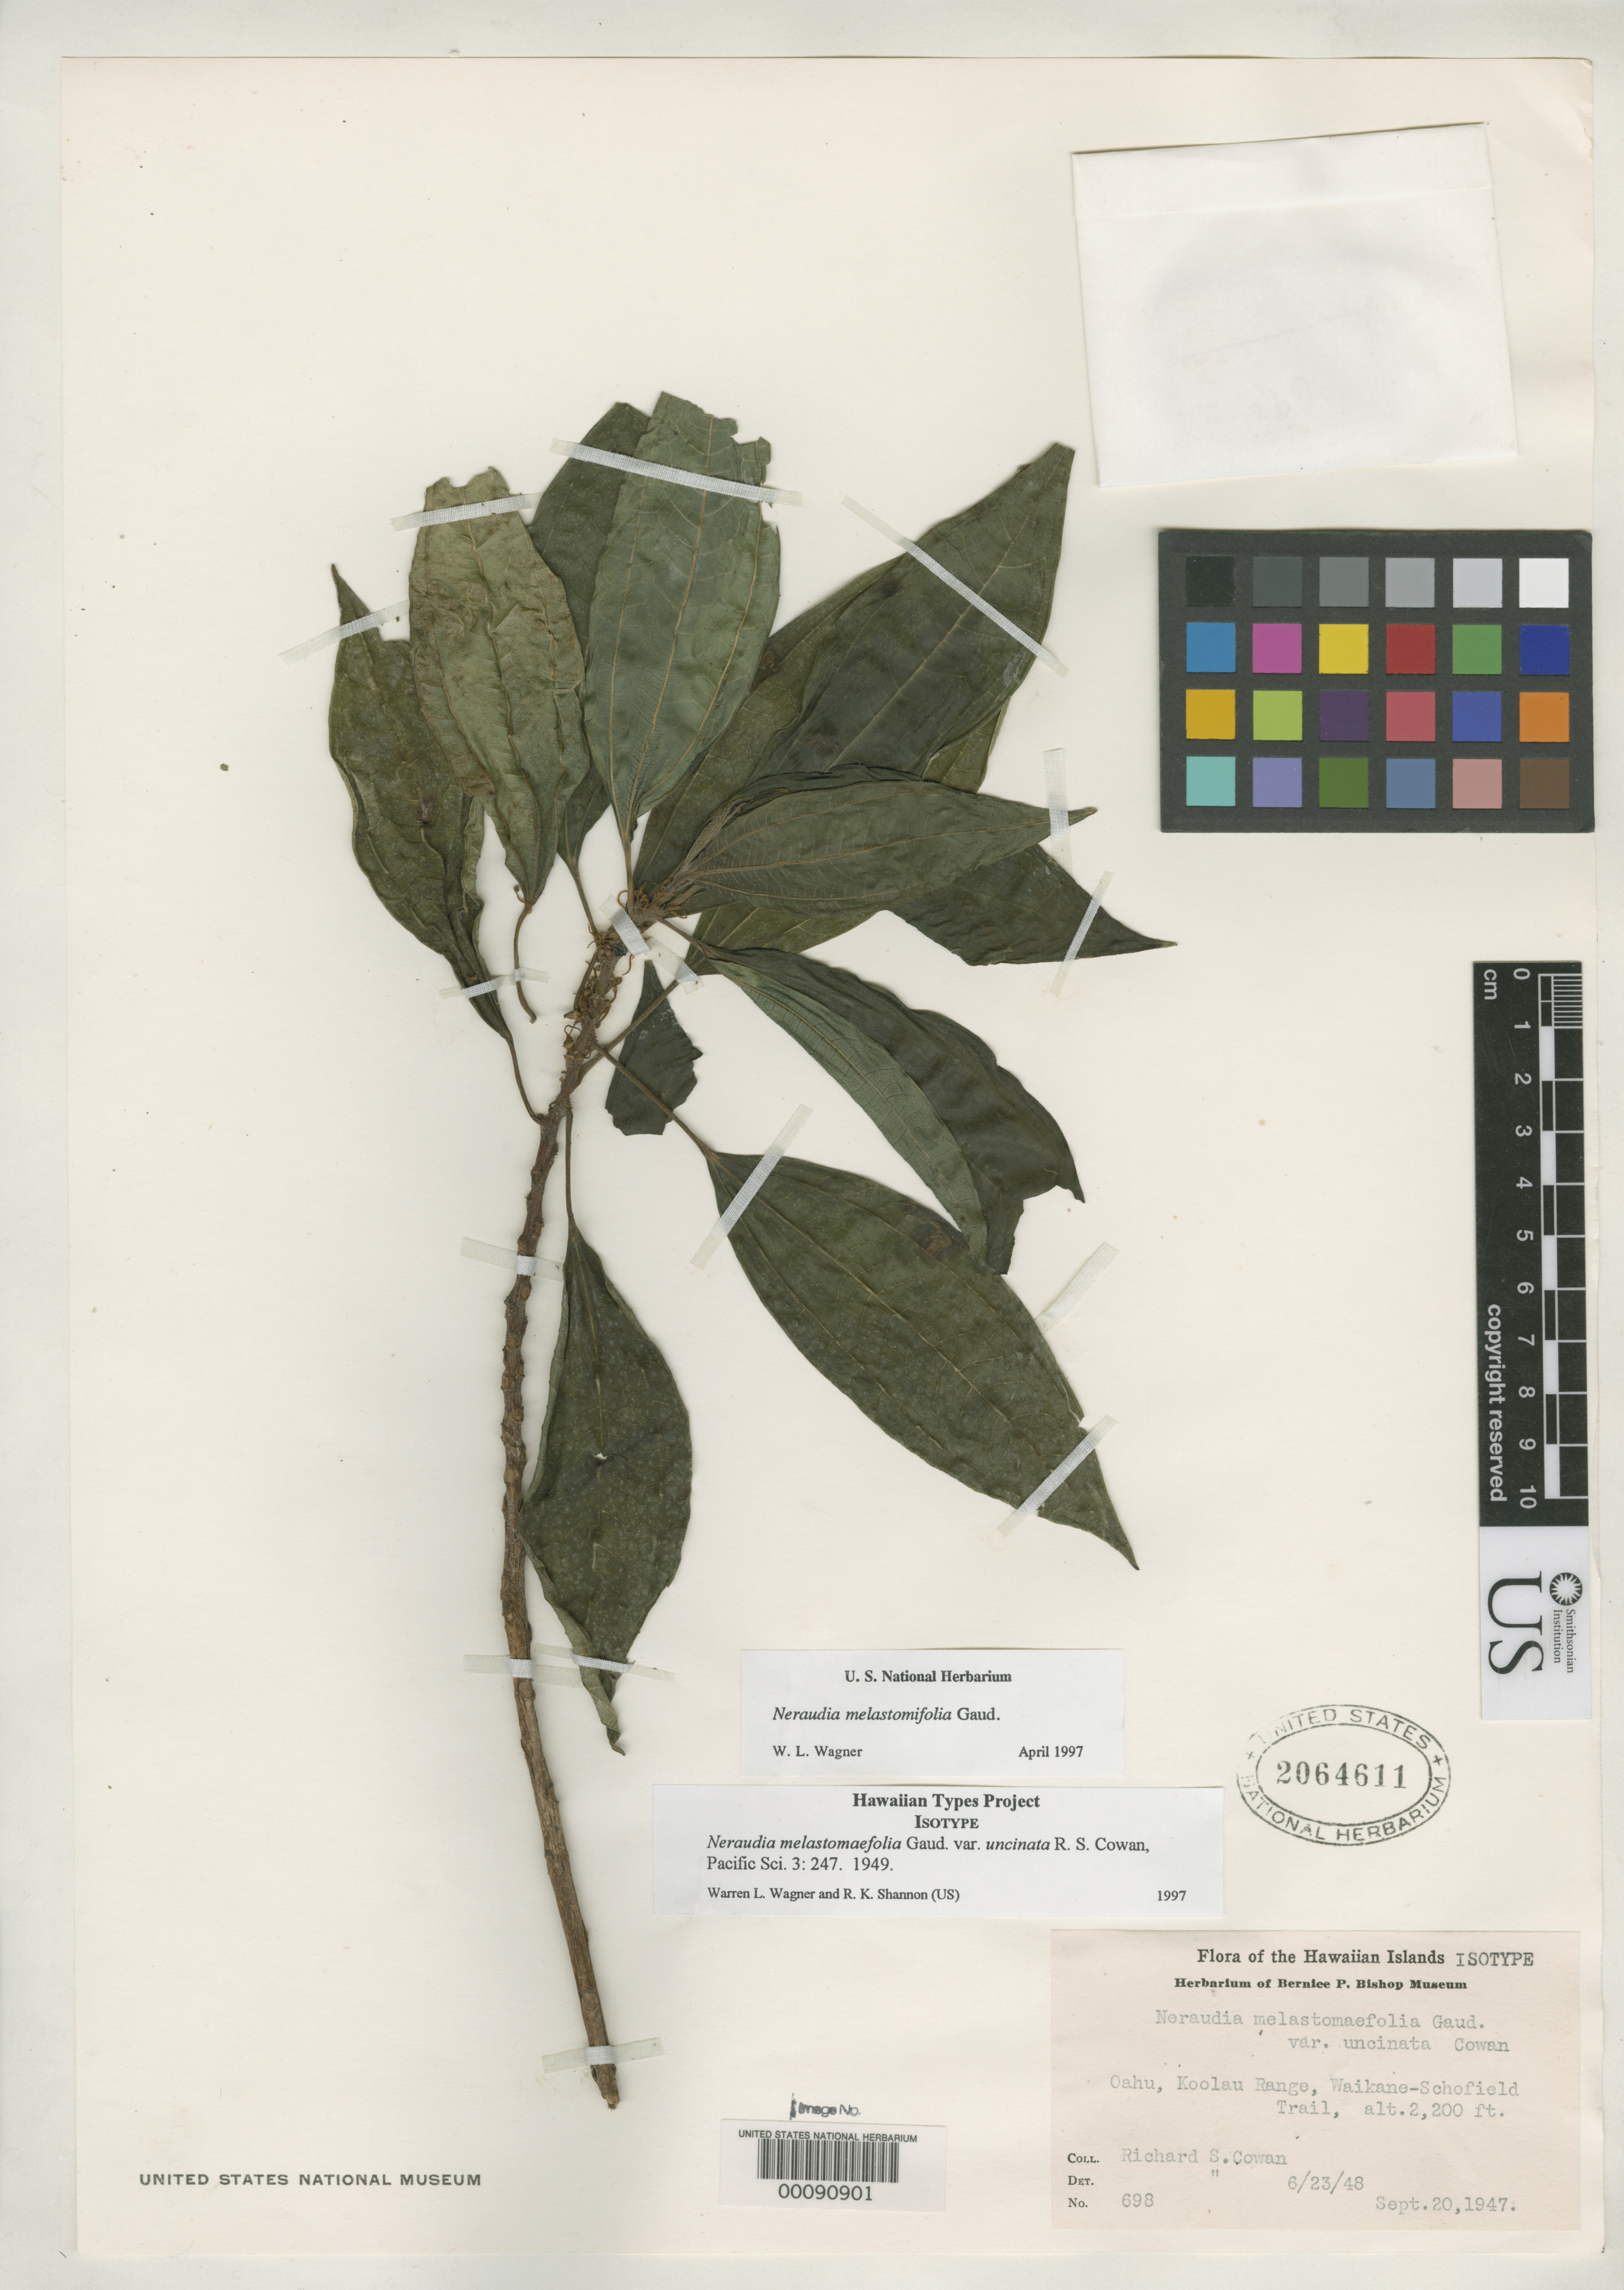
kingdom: Plantae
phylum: Tracheophyta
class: Magnoliopsida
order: Rosales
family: Urticaceae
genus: Neraudia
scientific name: Neraudia melastomifolia var. uncinata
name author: R.S. Cowan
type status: Isotype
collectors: R. S. Cowan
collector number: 698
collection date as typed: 20 Sep 1947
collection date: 1947-09-20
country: United States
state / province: Hawaii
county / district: Honolulu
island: Oahu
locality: Koolau Range, Lwaikane-Schofield trail.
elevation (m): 671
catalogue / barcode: US 2064611